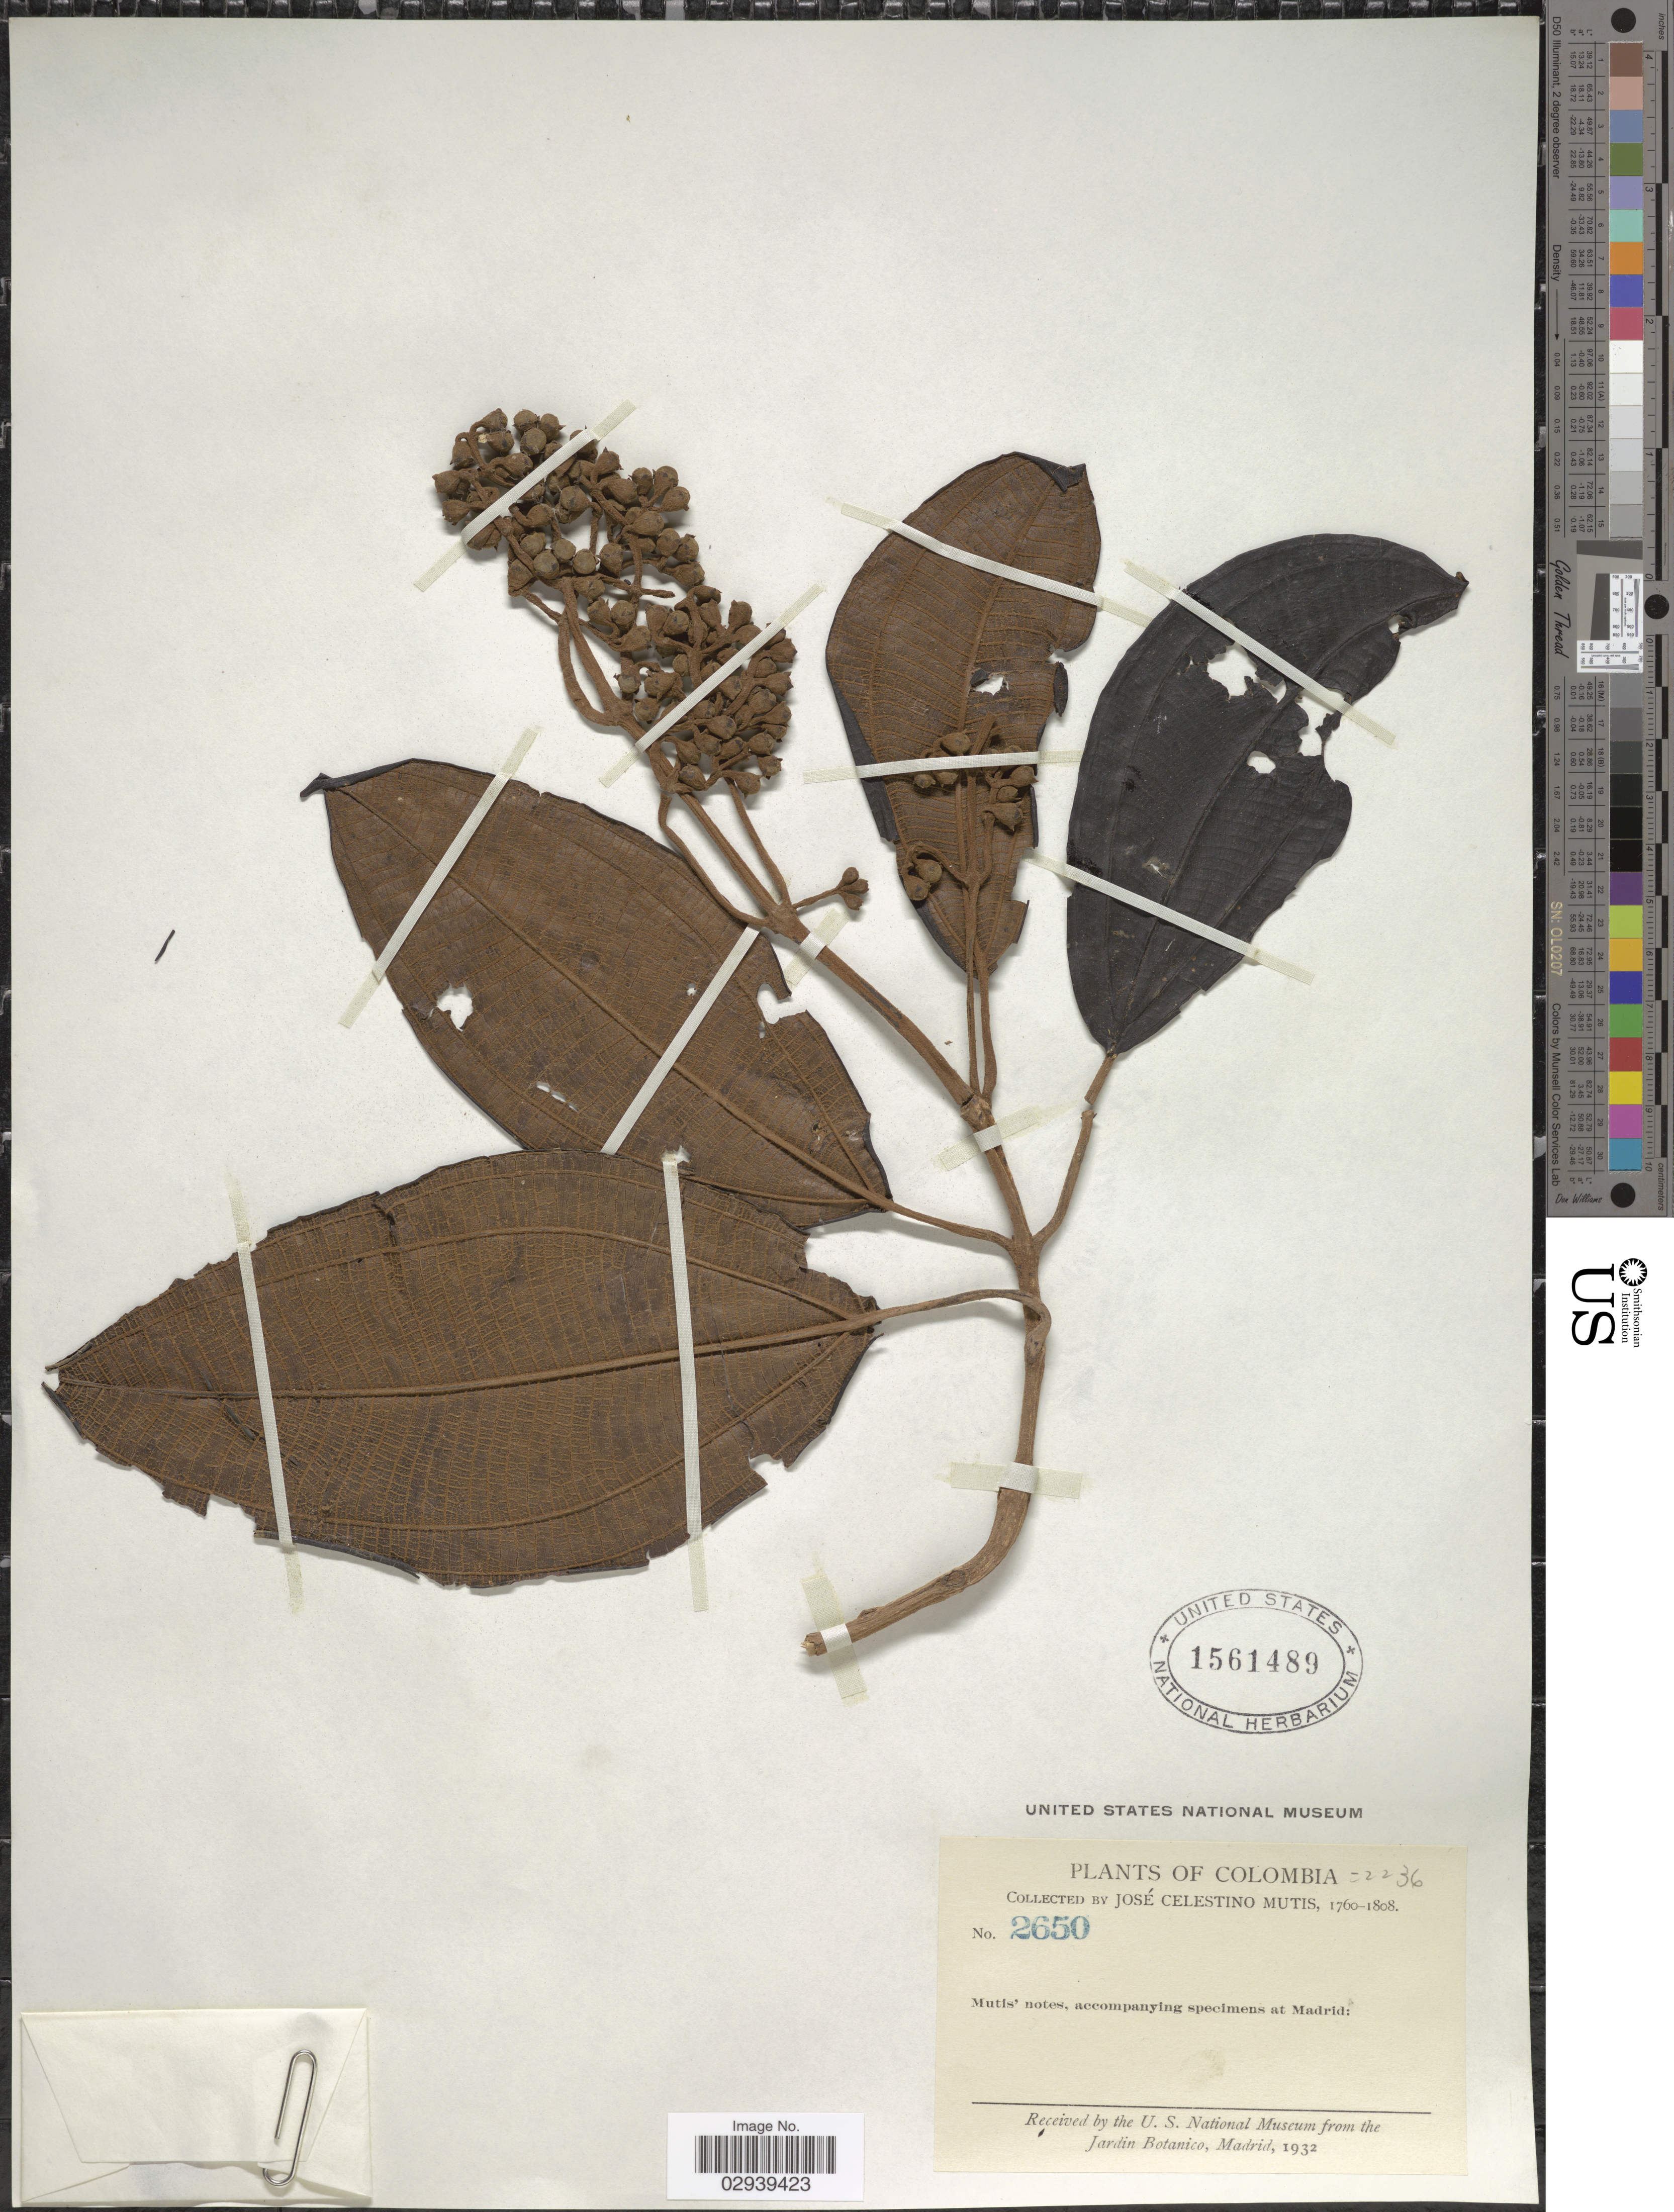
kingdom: Plantae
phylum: Tracheophyta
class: Magnoliopsida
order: Myrtales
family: Melastomataceae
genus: Miconia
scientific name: Miconia floribunda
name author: (Bonpl.) DC.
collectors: J. C. B. Mutis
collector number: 2650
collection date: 1760/1808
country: Colombia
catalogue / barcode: US 1561489